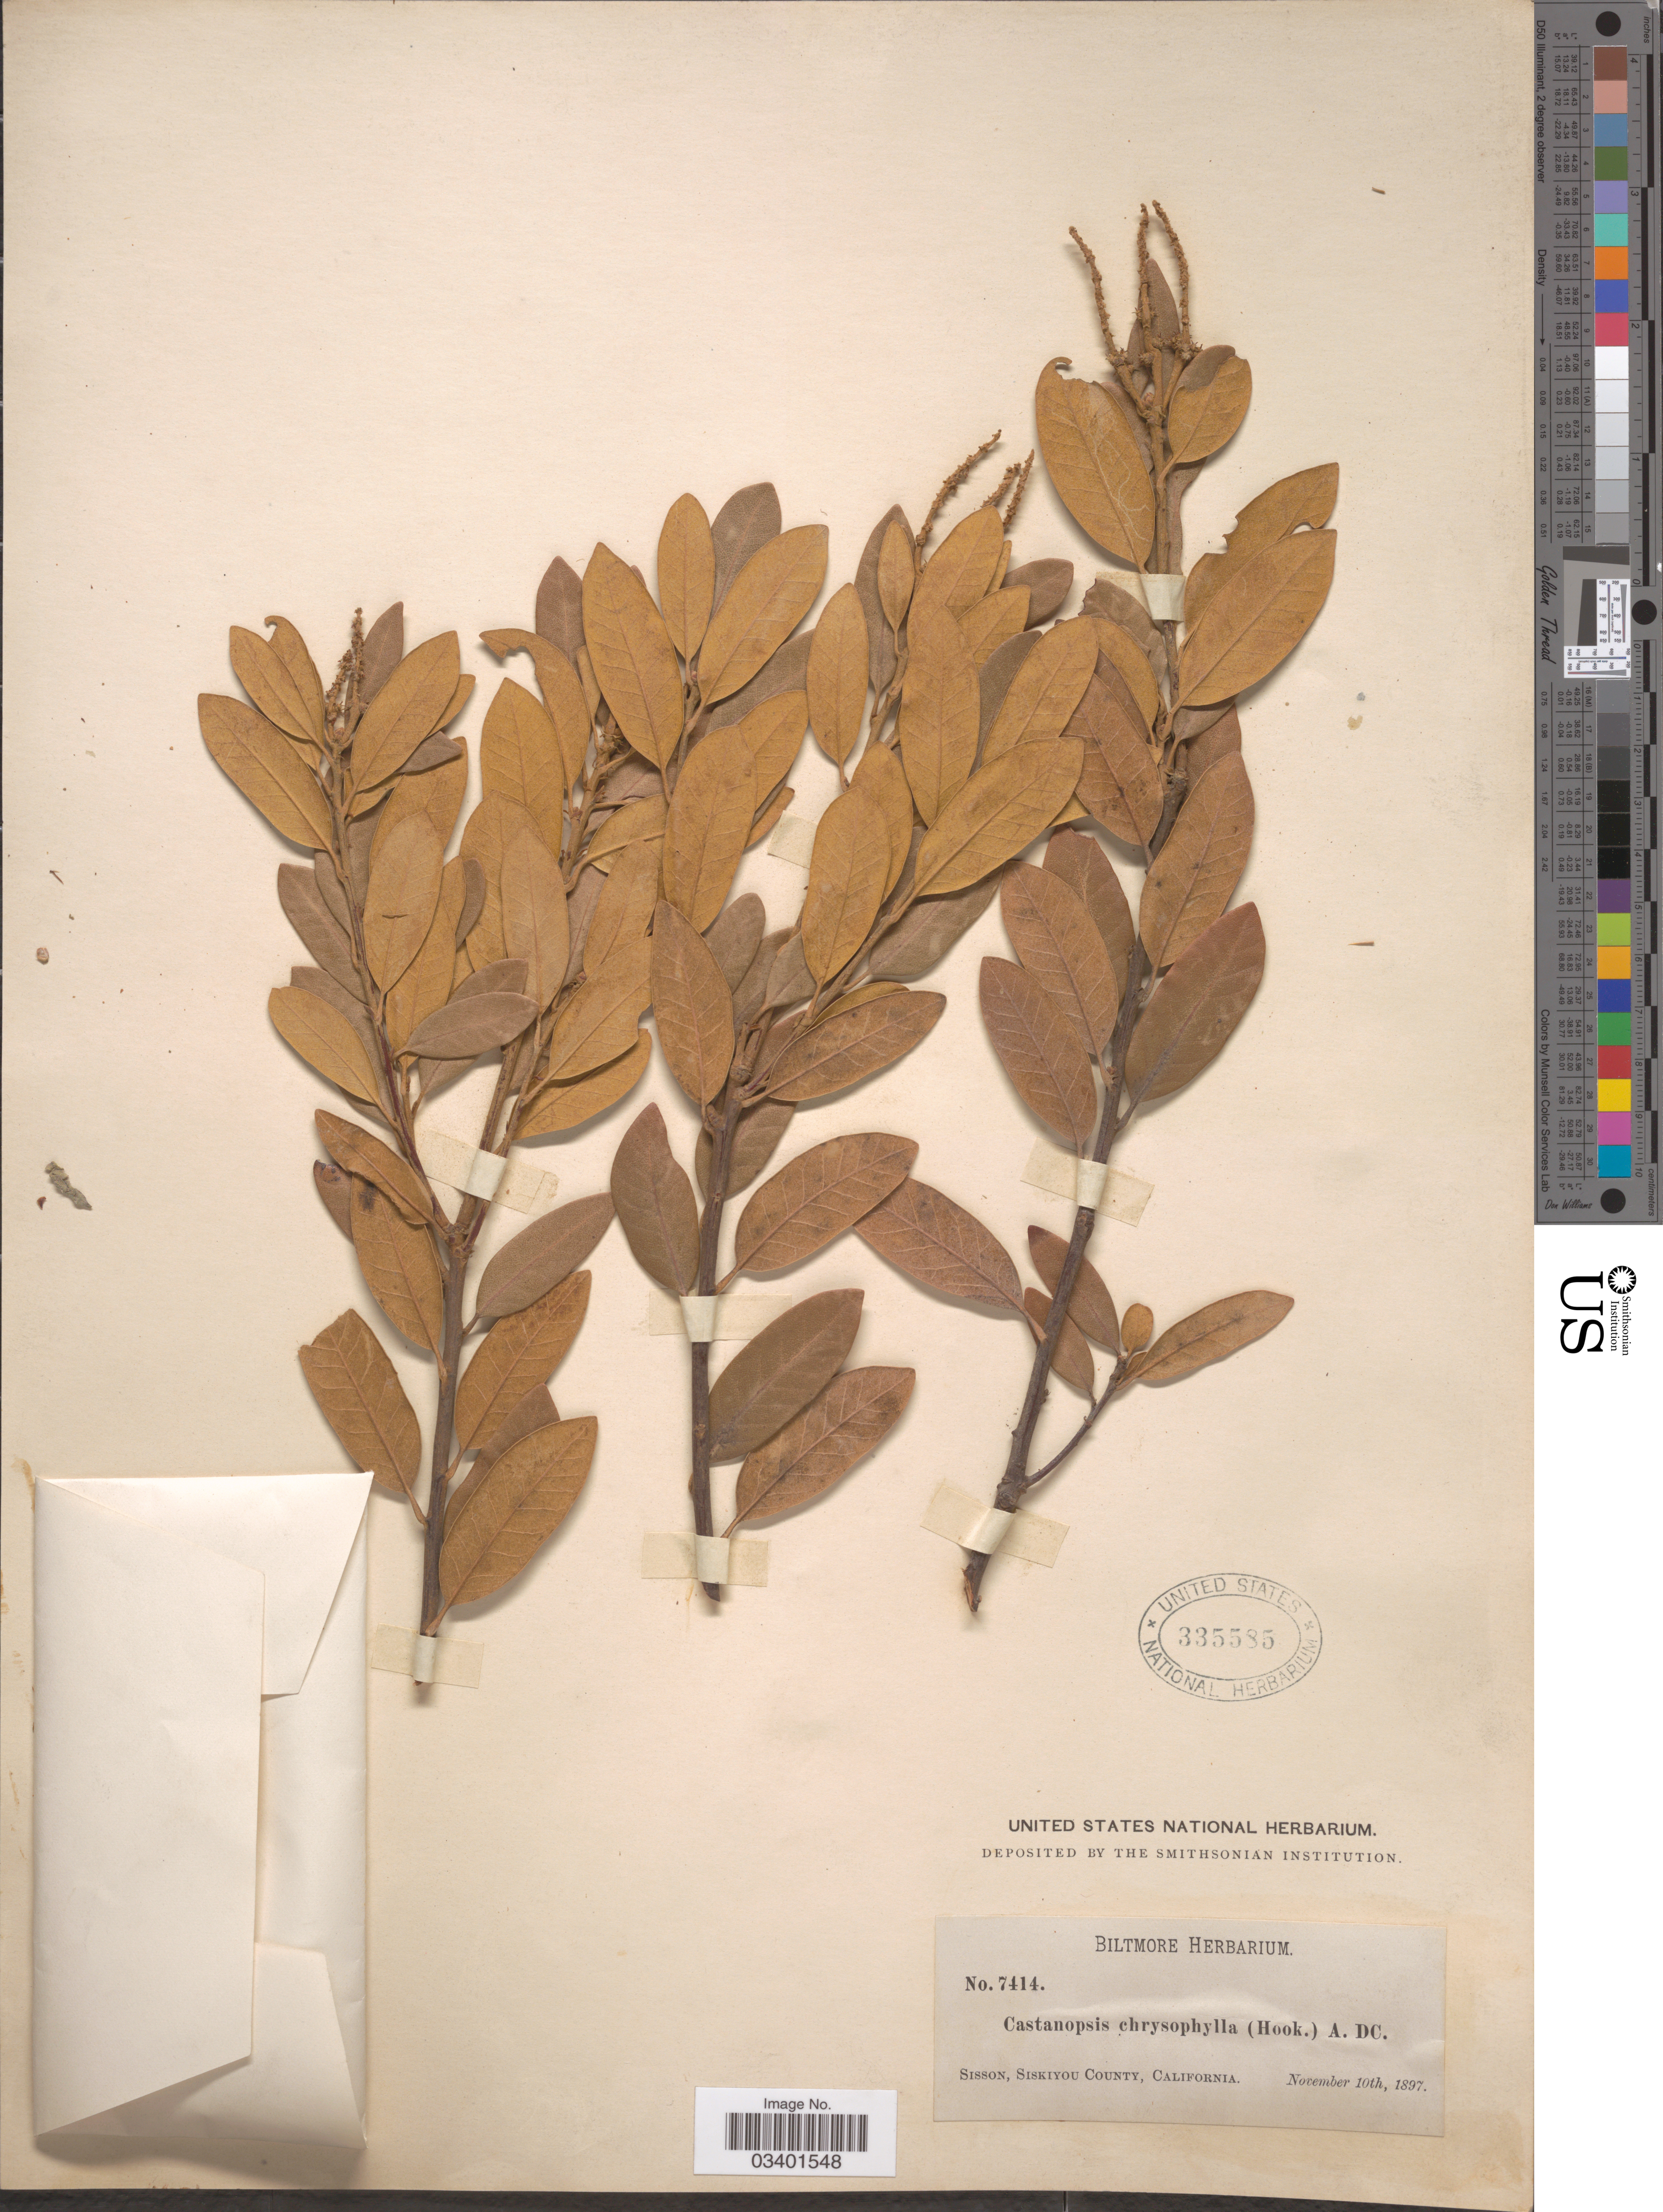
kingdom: Plantae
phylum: Tracheophyta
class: Magnoliopsida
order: Fagales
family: Fagaceae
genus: Chrysolepis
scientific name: Chrysolepis sempervirens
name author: (Kellogg) Hjelmq.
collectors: ex herb. Biltmore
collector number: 7414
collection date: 1897-11-10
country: United States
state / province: California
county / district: Siskiyou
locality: Sisson, Siskiyou County.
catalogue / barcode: US 335585